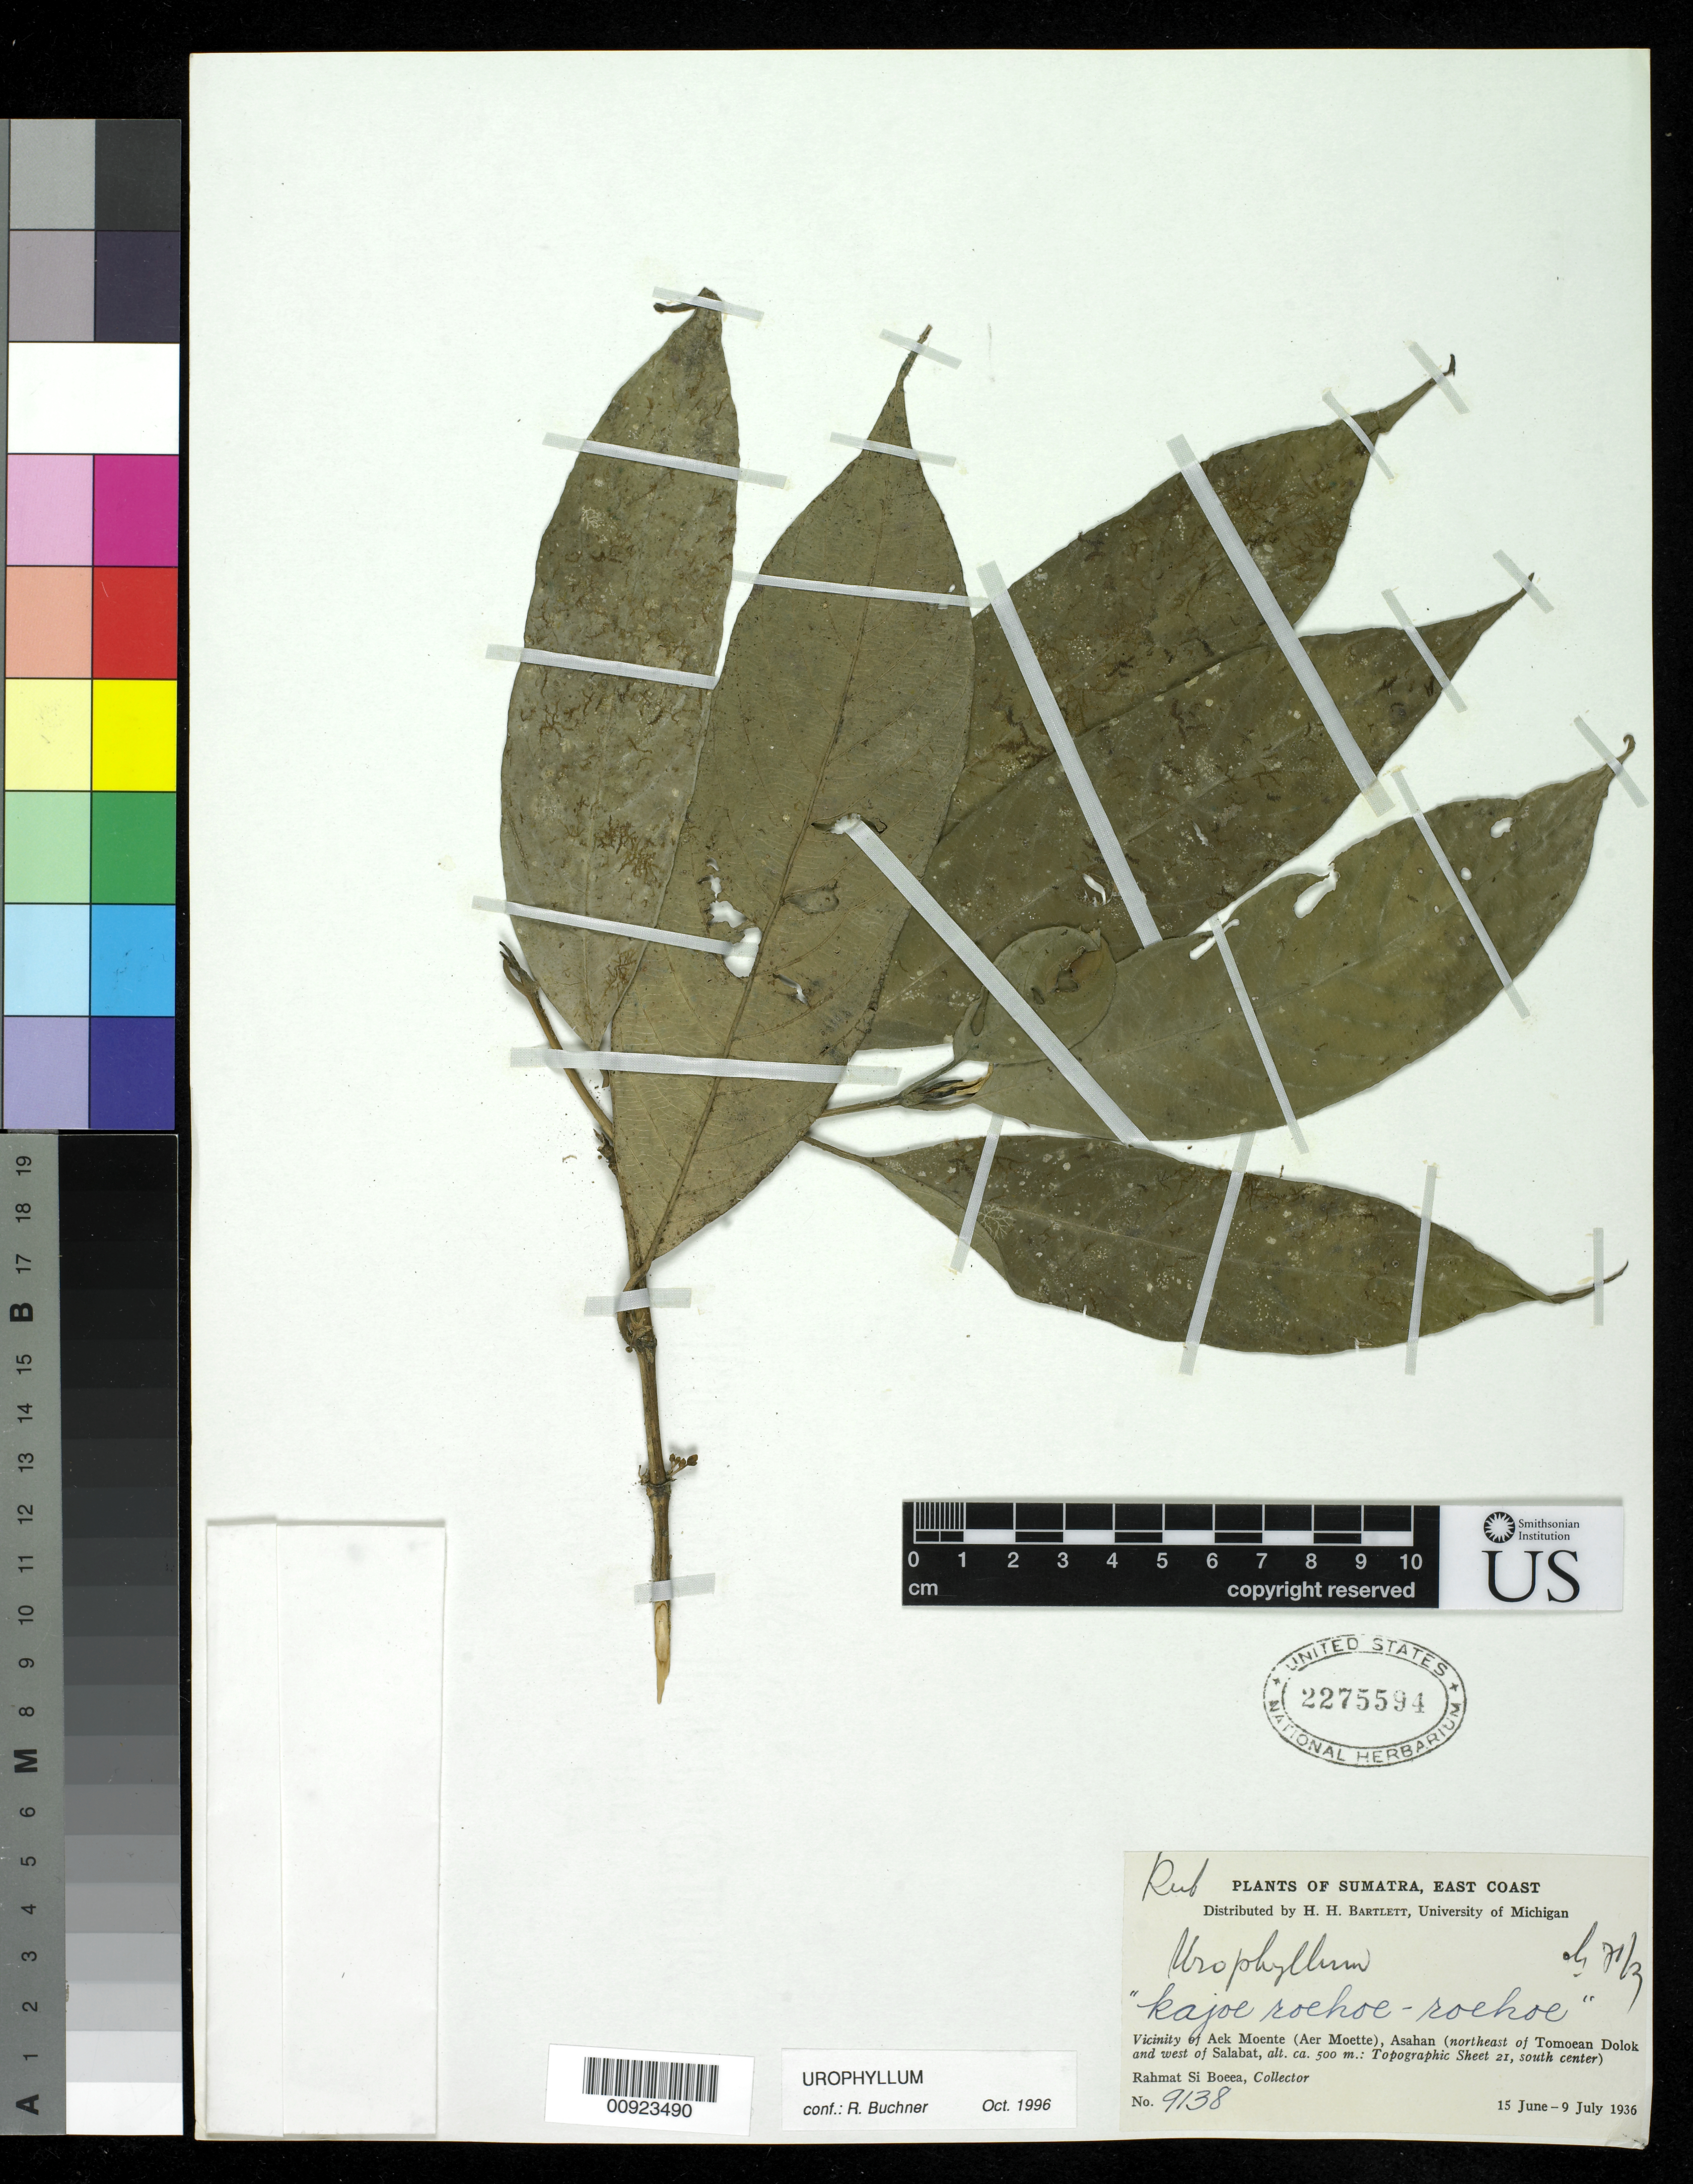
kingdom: Plantae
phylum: Tracheophyta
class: Magnoliopsida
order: Gentianales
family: Rubiaceae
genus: Urophyllum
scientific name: Urophyllum sp.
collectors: Rahmat Si Boeea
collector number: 9138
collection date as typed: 15 Jun 1936 to 09 Jul 1936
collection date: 1936-06-15/1936-07-09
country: Indonesia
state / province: Sumatra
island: Sumatra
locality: East Coast, vicinity of Aek Moente ( Aer Moette), Asahan (northeast of Tomoean Dolok and west of Salabat)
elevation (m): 500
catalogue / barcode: US 2275594